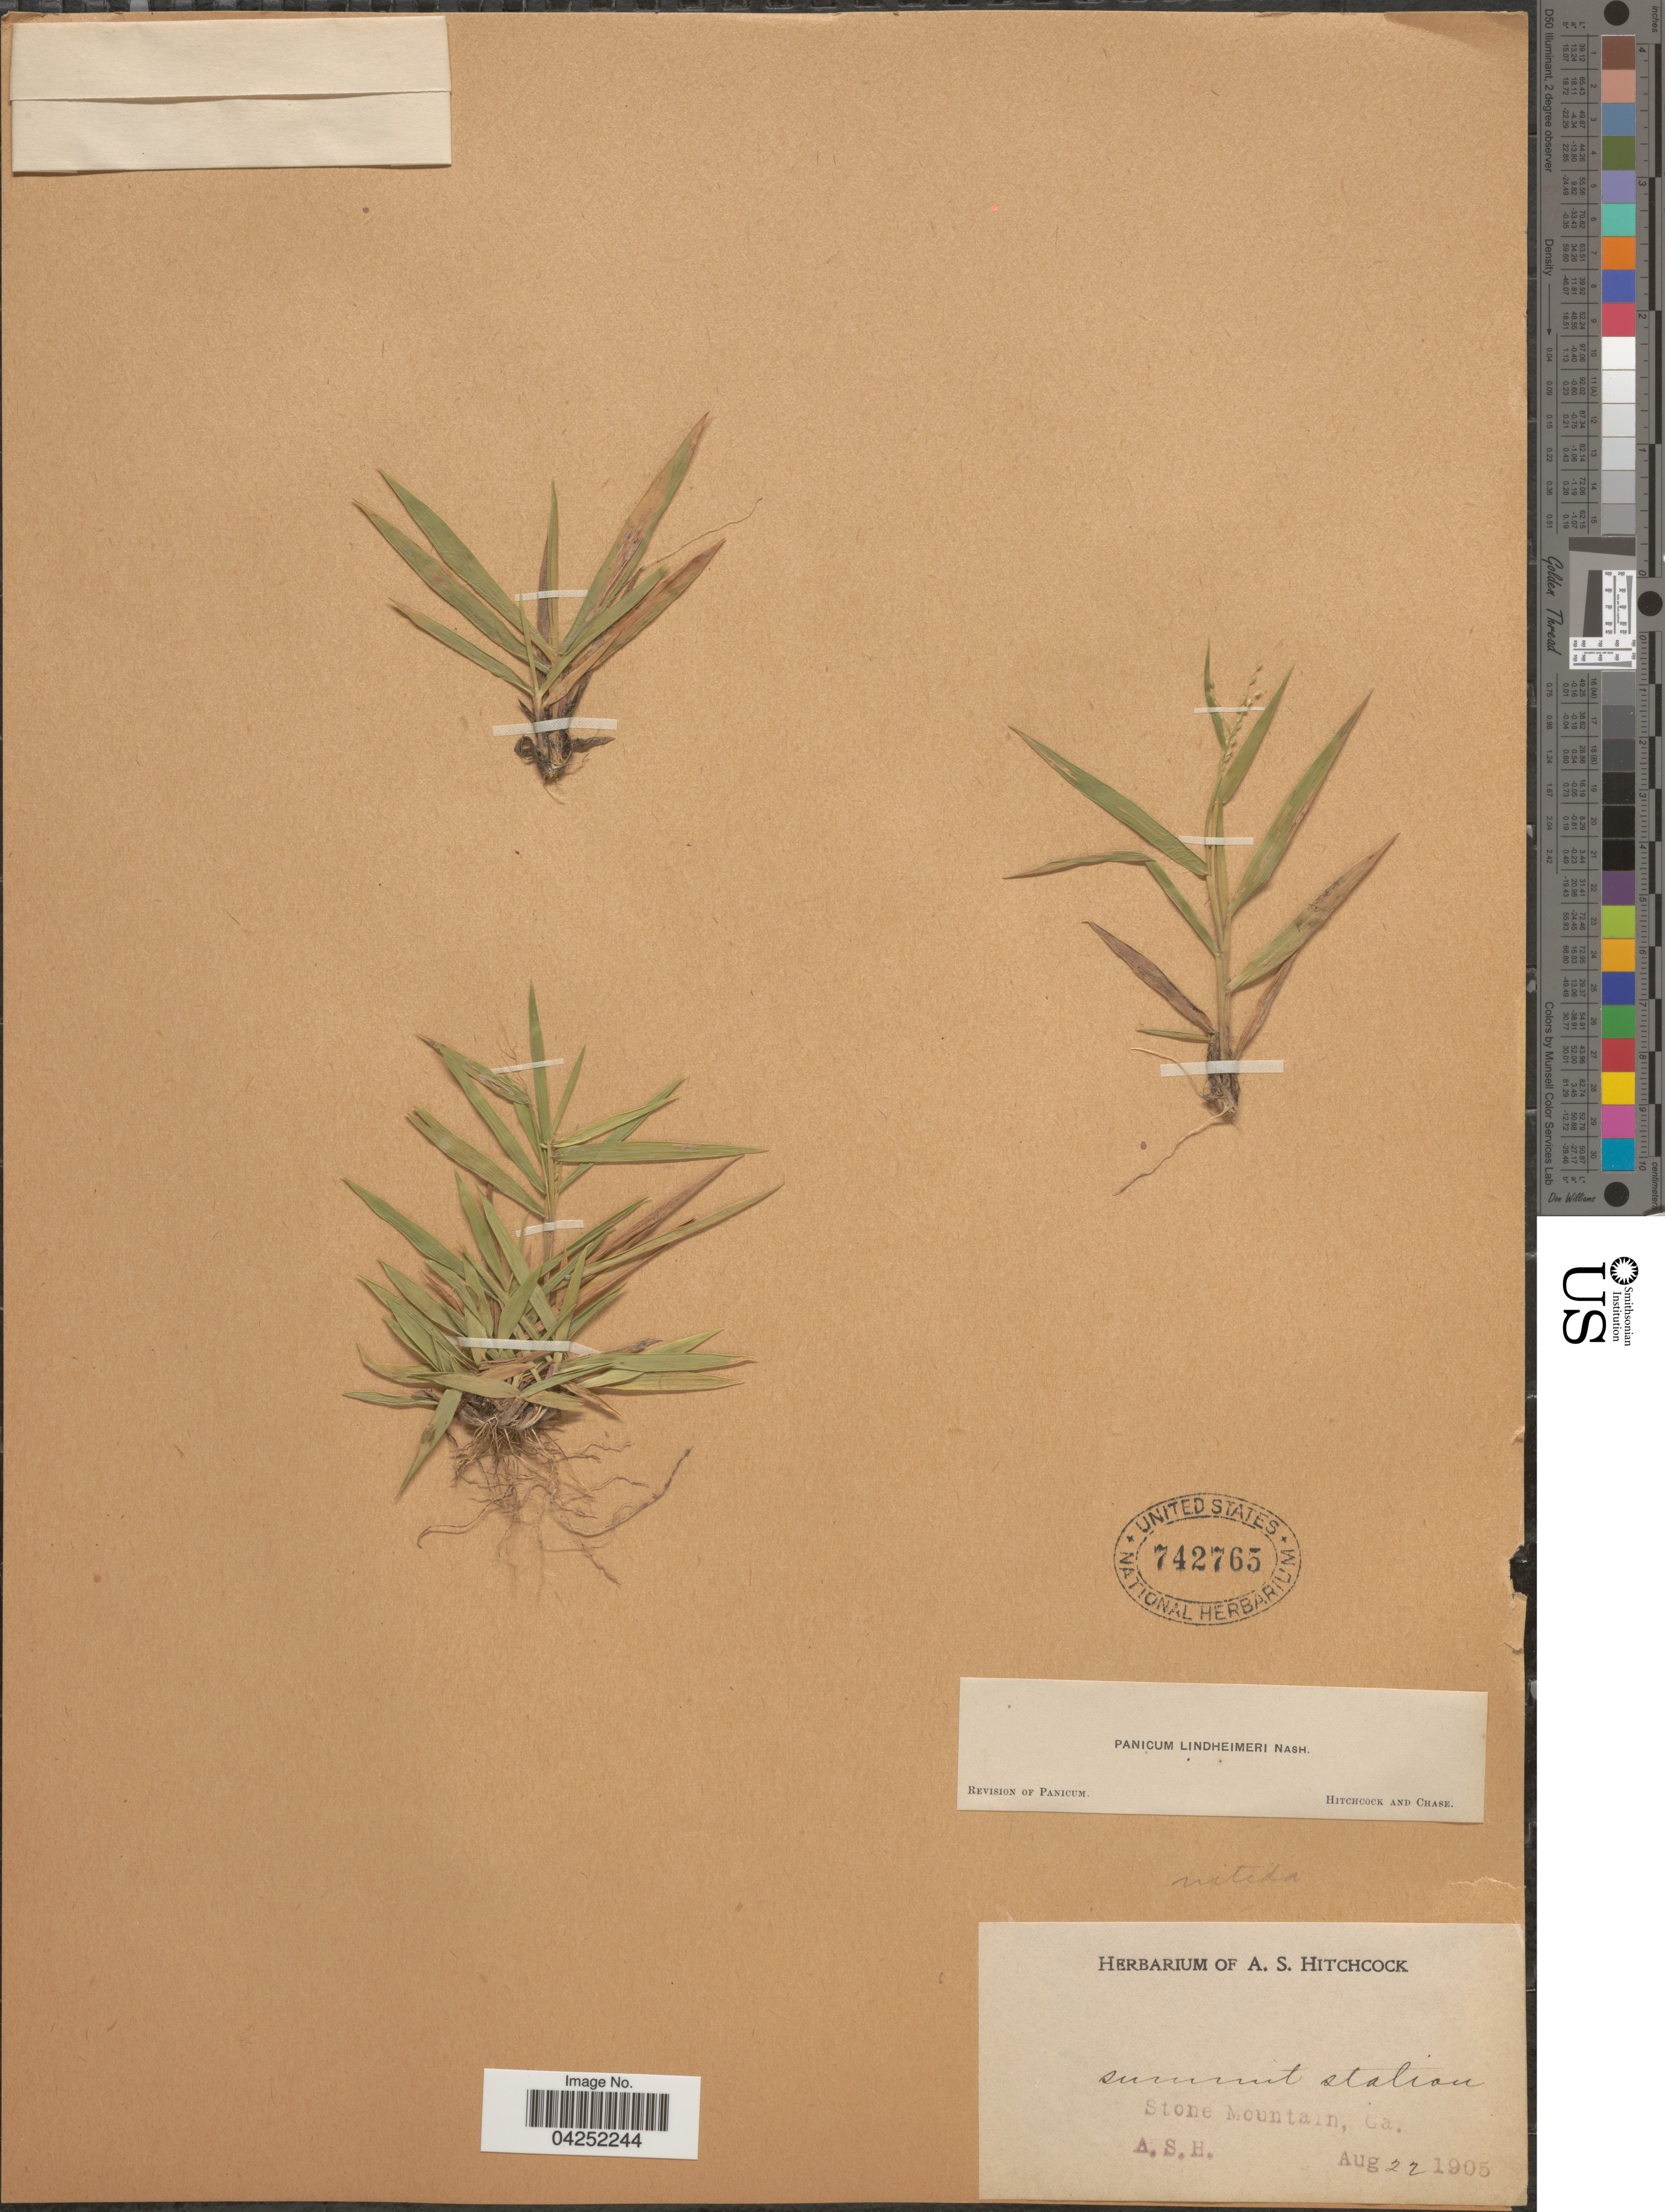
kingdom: Plantae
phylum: Tracheophyta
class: Liliopsida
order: Poales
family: Poaceae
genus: Dichanthelium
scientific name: Dichanthelium acuminatum var. lindheimeri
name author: (Nash) Gould & C.A. Clark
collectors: A. S. Hitchcock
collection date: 1905-08-22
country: United States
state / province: Georgia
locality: Summit station. Stone Mountain.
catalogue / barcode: US 742765